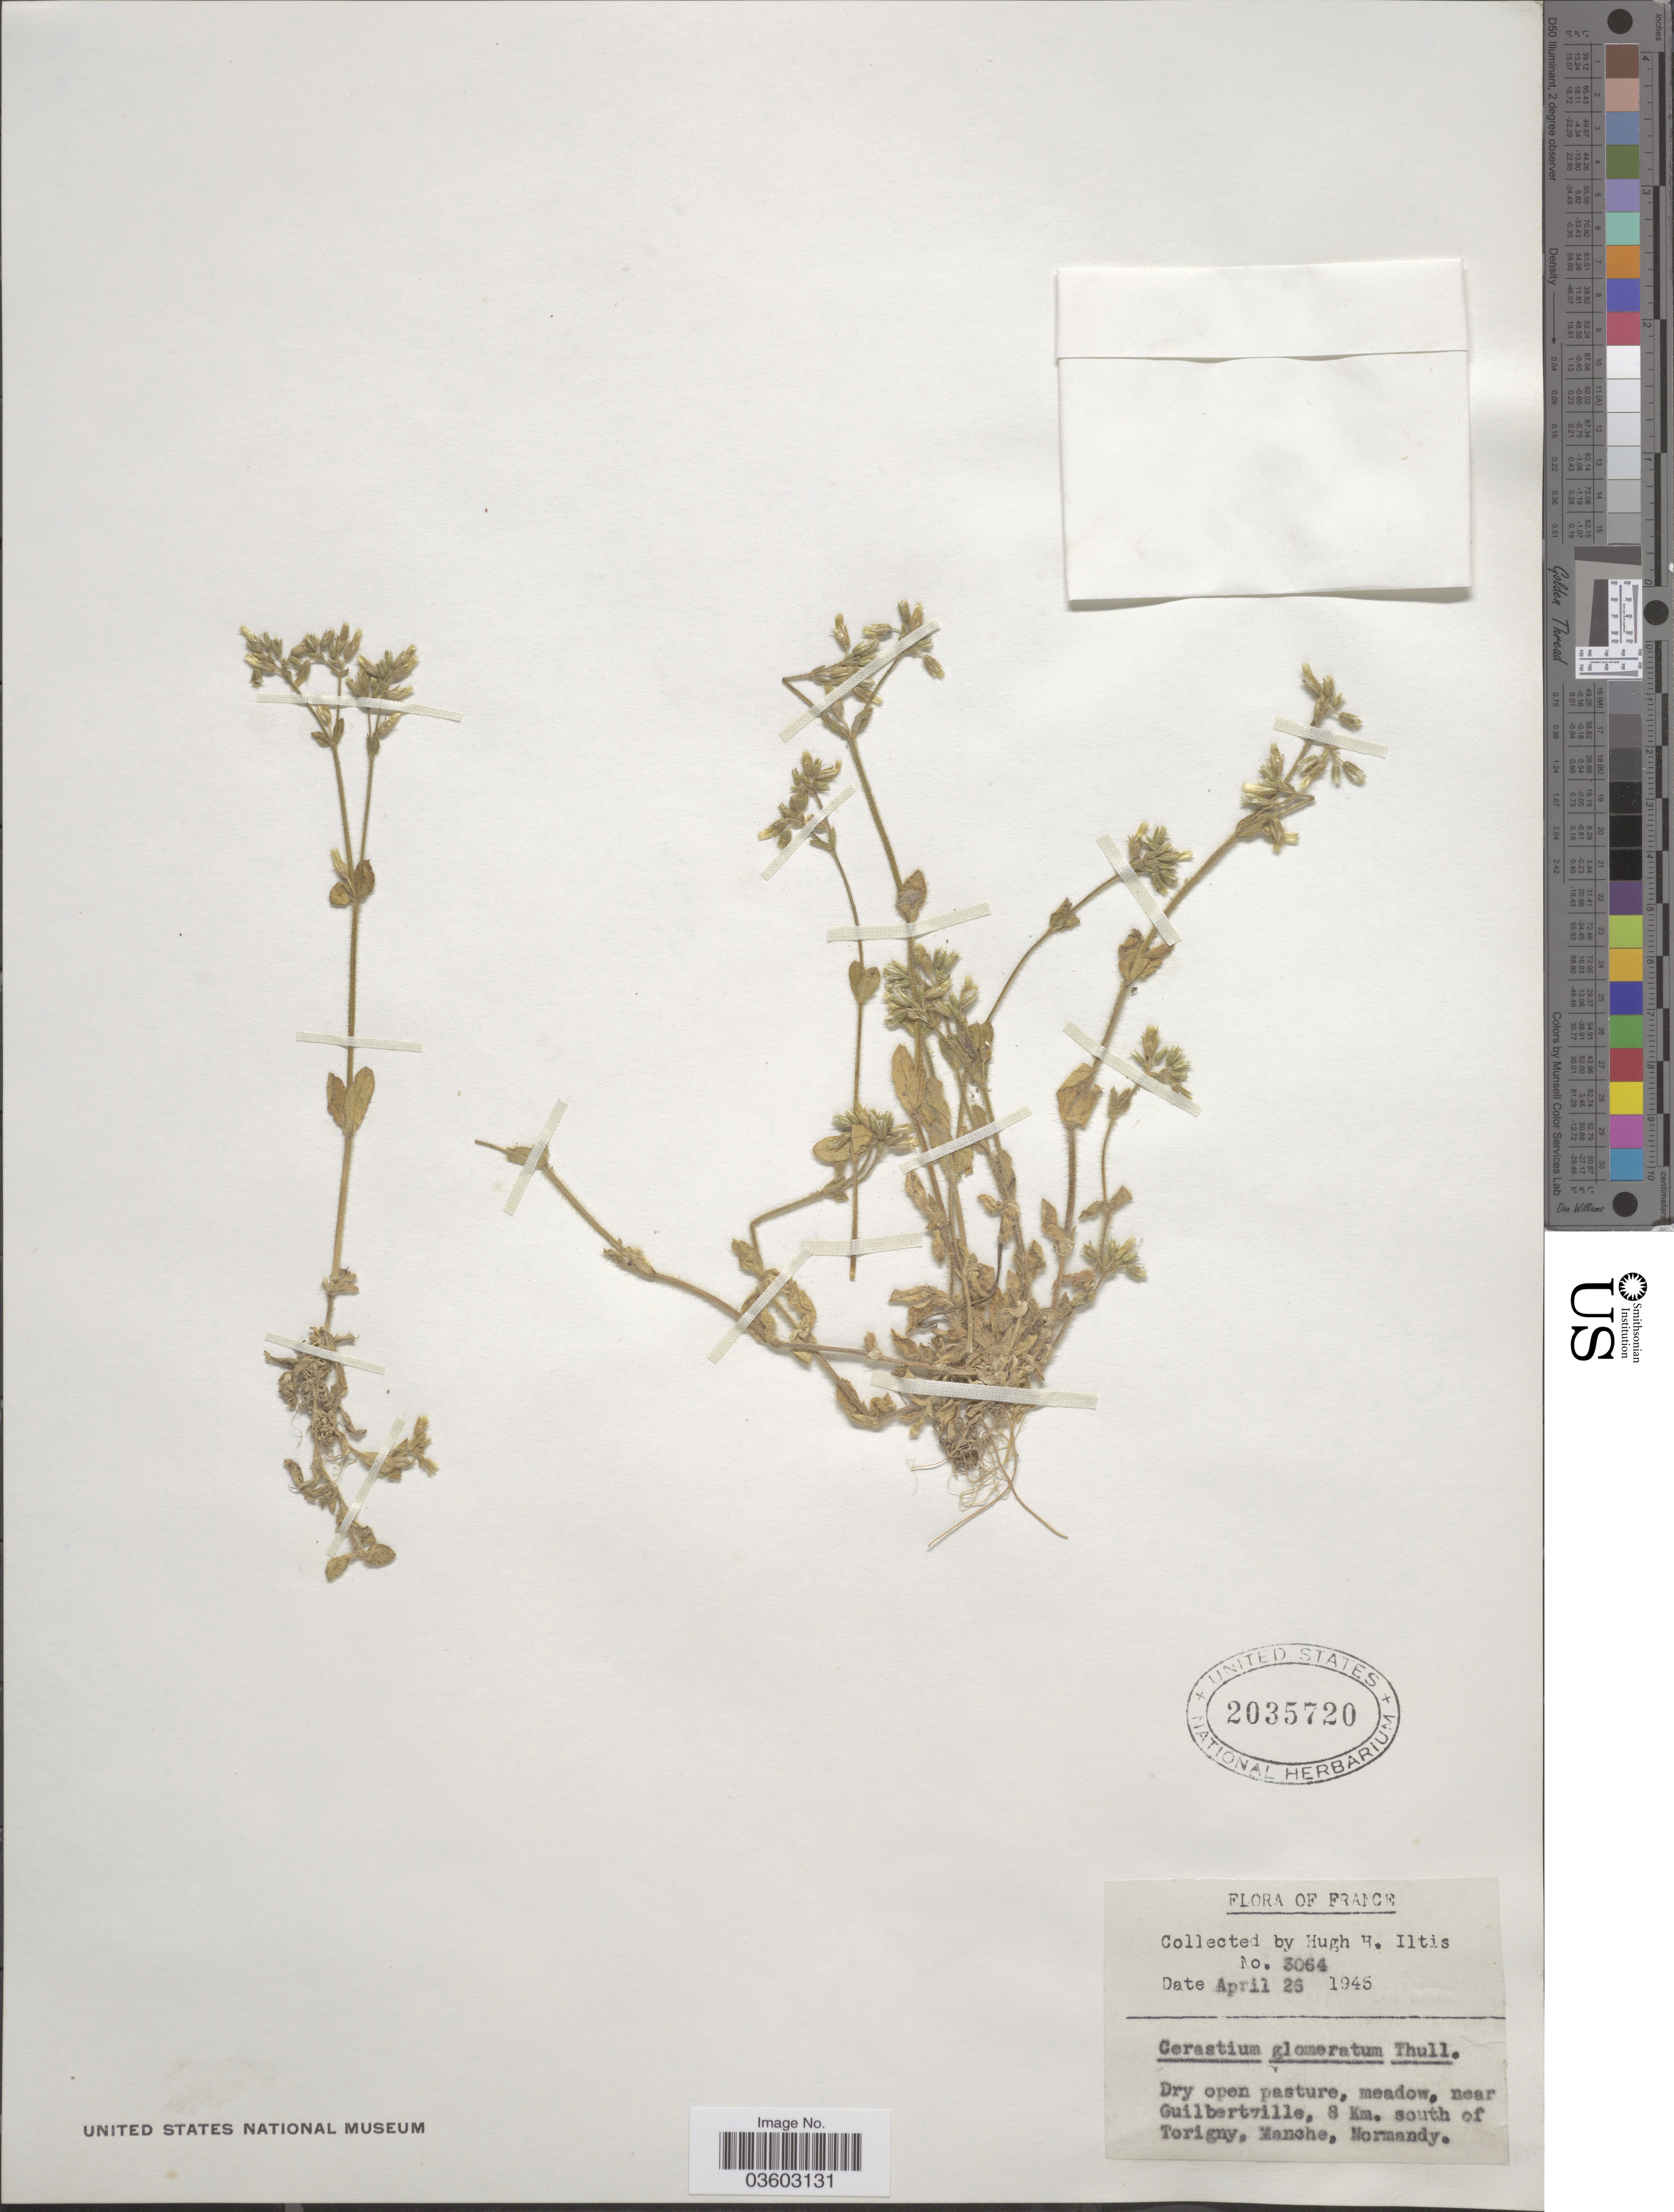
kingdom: Plantae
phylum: Tracheophyta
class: Magnoliopsida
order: Caryophyllales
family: Caryophyllaceae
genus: Cerastium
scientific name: Cerastium glomeratum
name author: Thuill.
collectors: H. H. Iltis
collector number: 3064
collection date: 1945-04-26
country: France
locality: Near Guilbertville, 8 Km. south of Torigny, Manche, Normanby.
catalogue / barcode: US 2035720